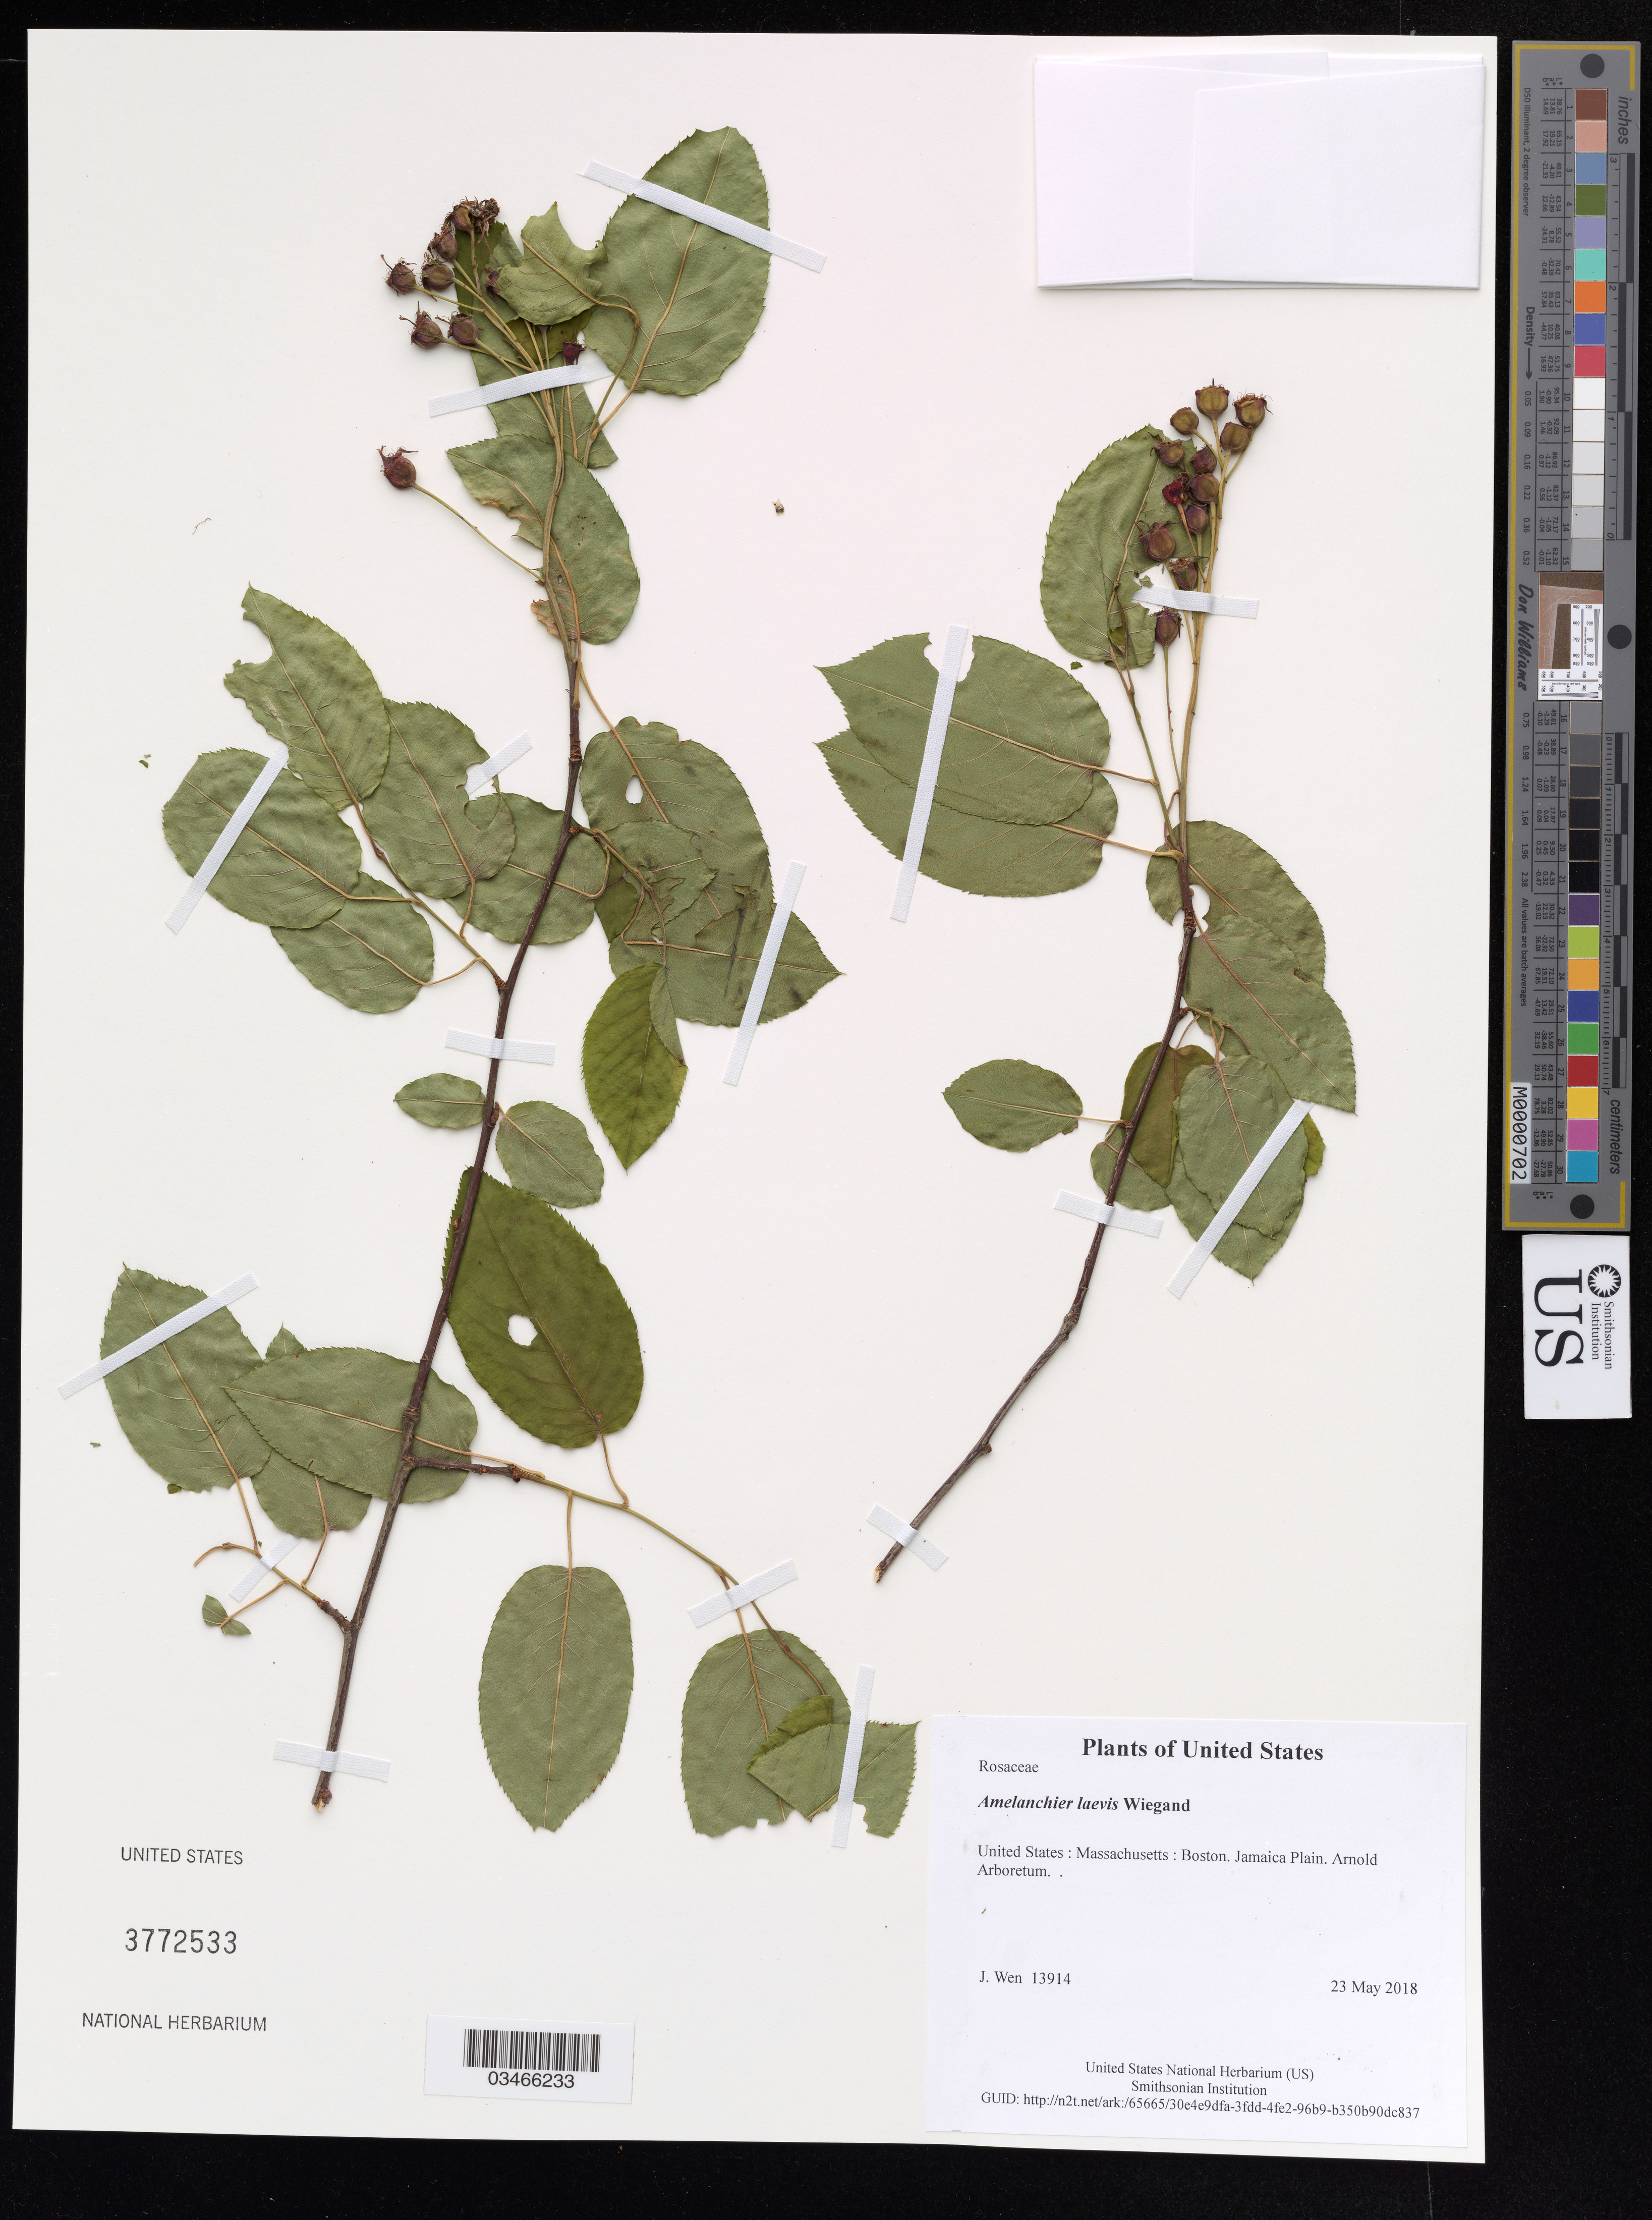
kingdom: Plantae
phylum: Tracheophyta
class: Magnoliopsida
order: Rosales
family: Rosaceae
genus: Amelanchier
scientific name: Amelanchier laevis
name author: Wiegand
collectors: J. Wen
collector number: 13914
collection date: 2018-05-23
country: United States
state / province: Massachusetts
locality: Boston. Jamaica Plain. Arnold Arboretum.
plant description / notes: Fruits collected for FDA.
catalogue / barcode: US 3772533